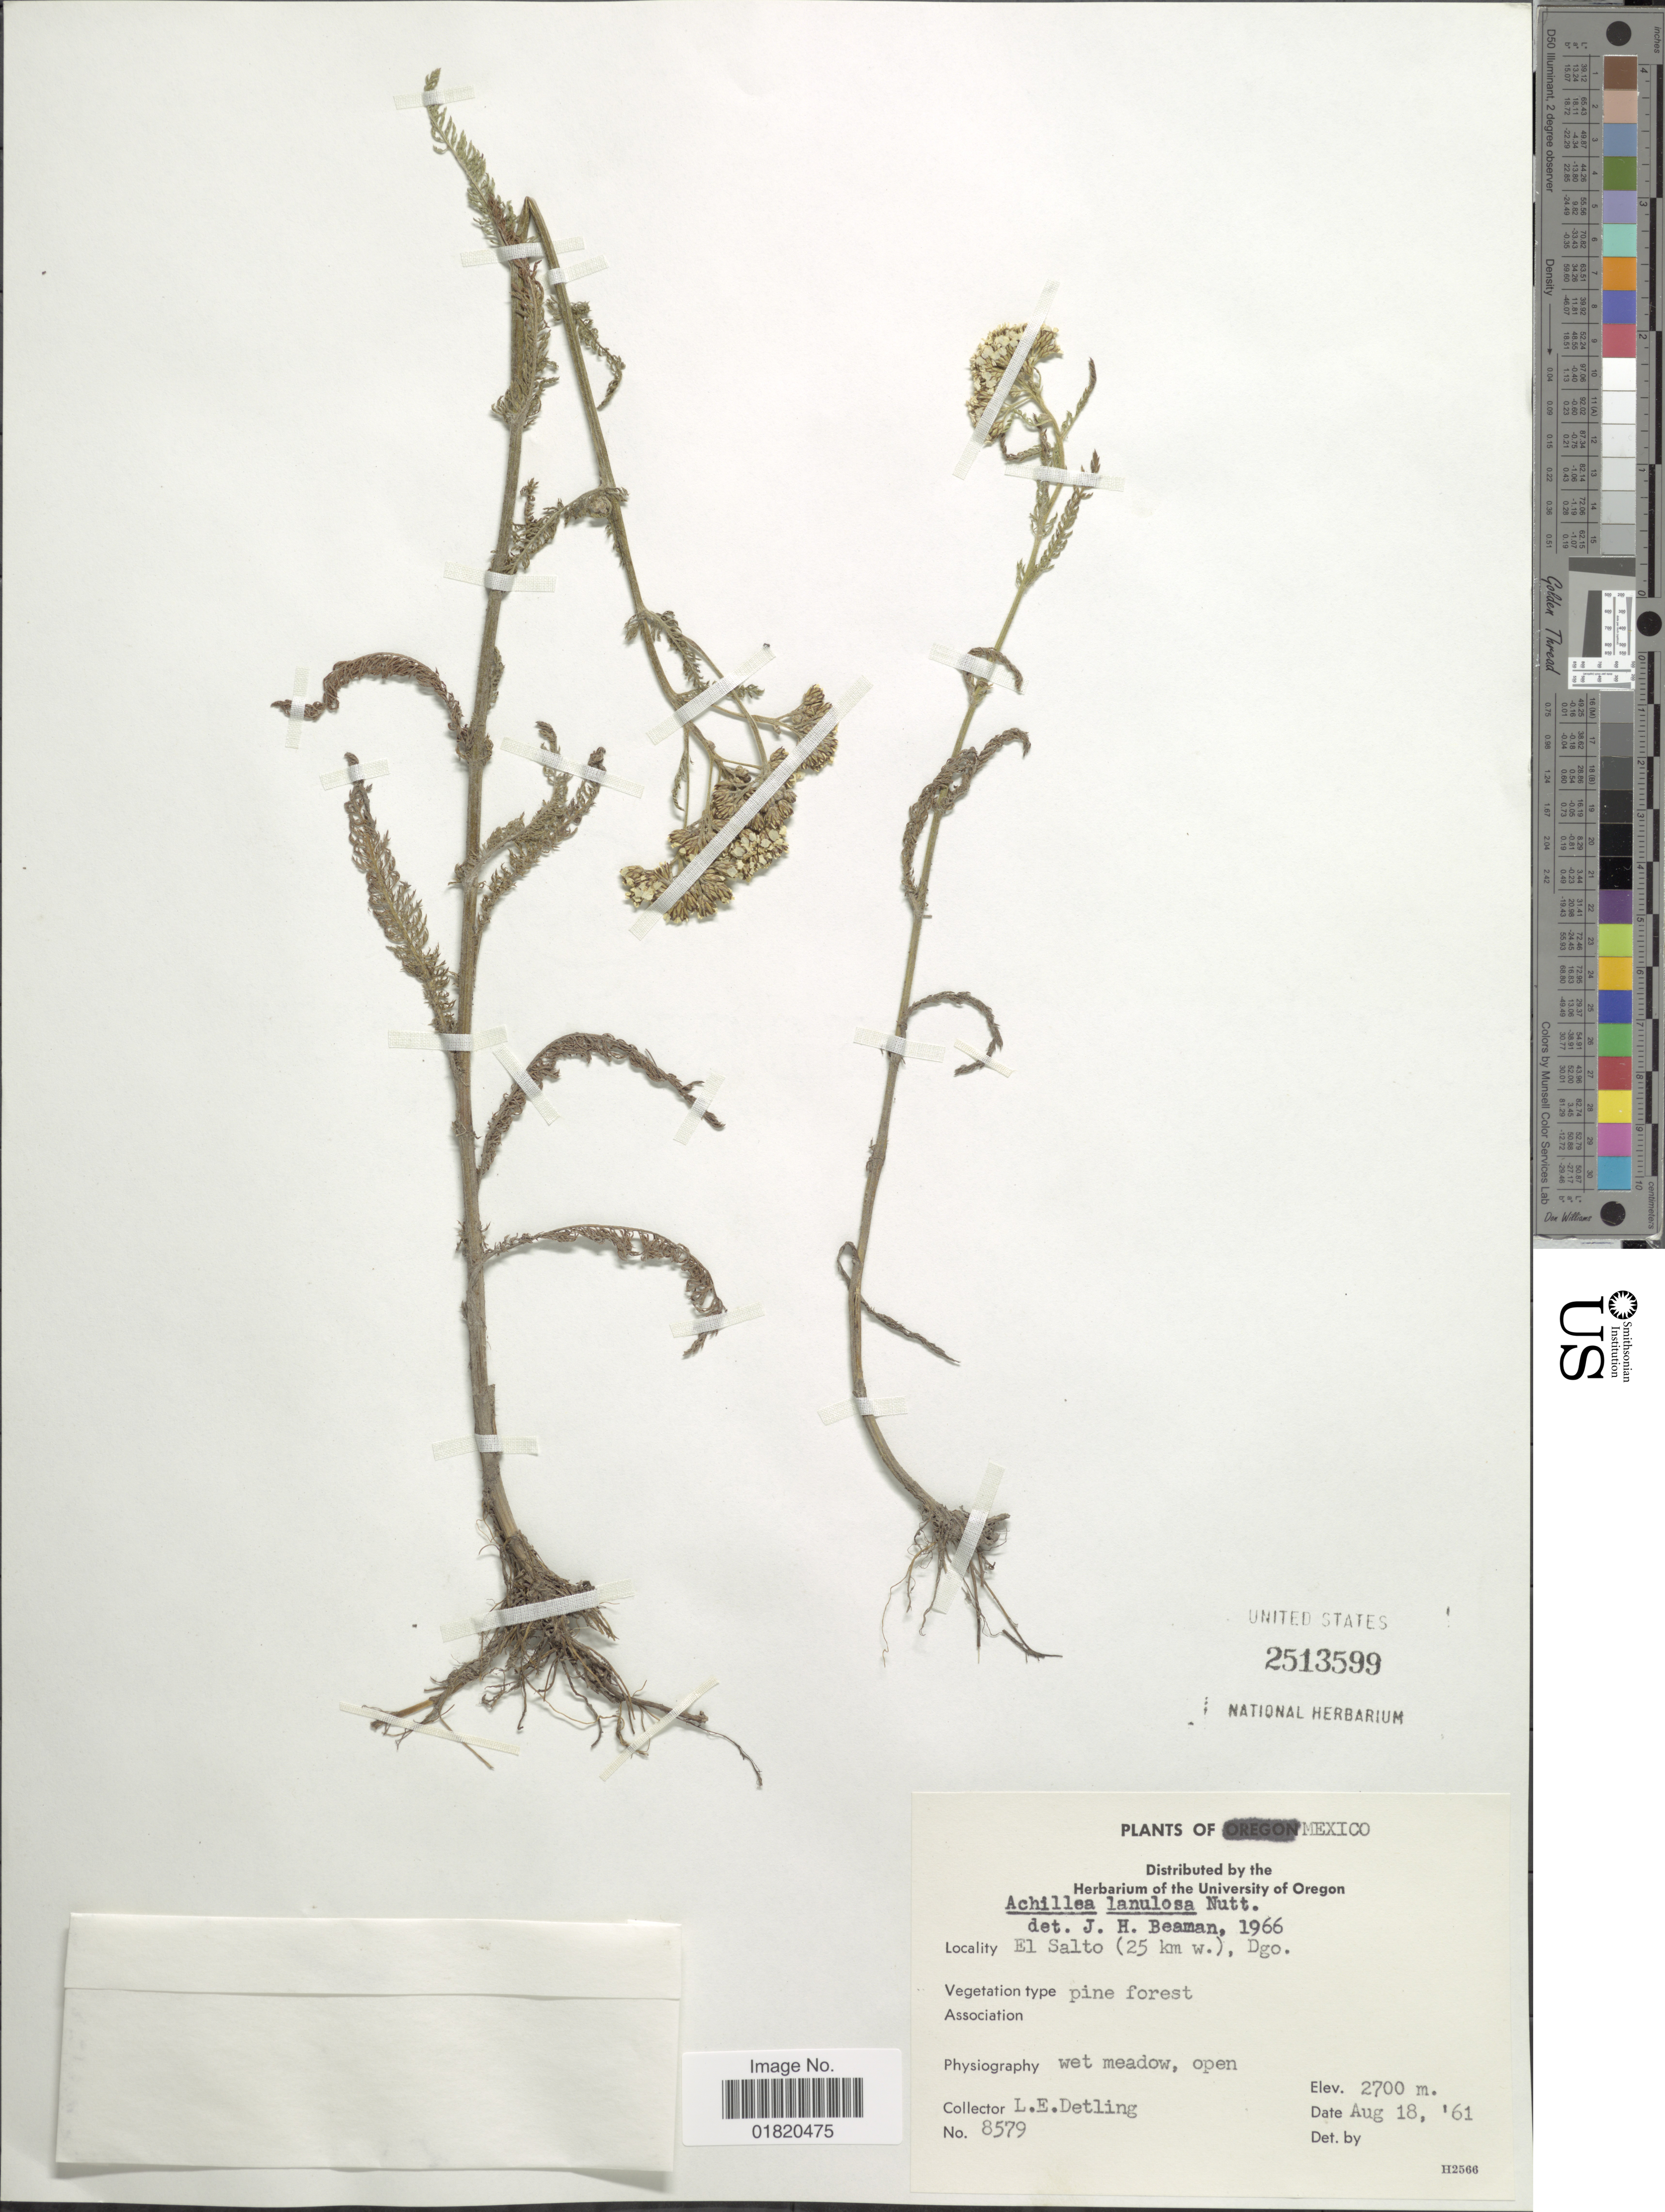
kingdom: Plantae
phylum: Tracheophyta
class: Magnoliopsida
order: Asterales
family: Asteraceae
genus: Achillea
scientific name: Achillea lanulosa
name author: Nutt.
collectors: L. E. Detling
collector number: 8579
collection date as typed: Transcribed d/m/y: 18/8/61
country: Mexico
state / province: Durango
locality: El Salto (25 km w.)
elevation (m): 2700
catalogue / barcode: US 2513599